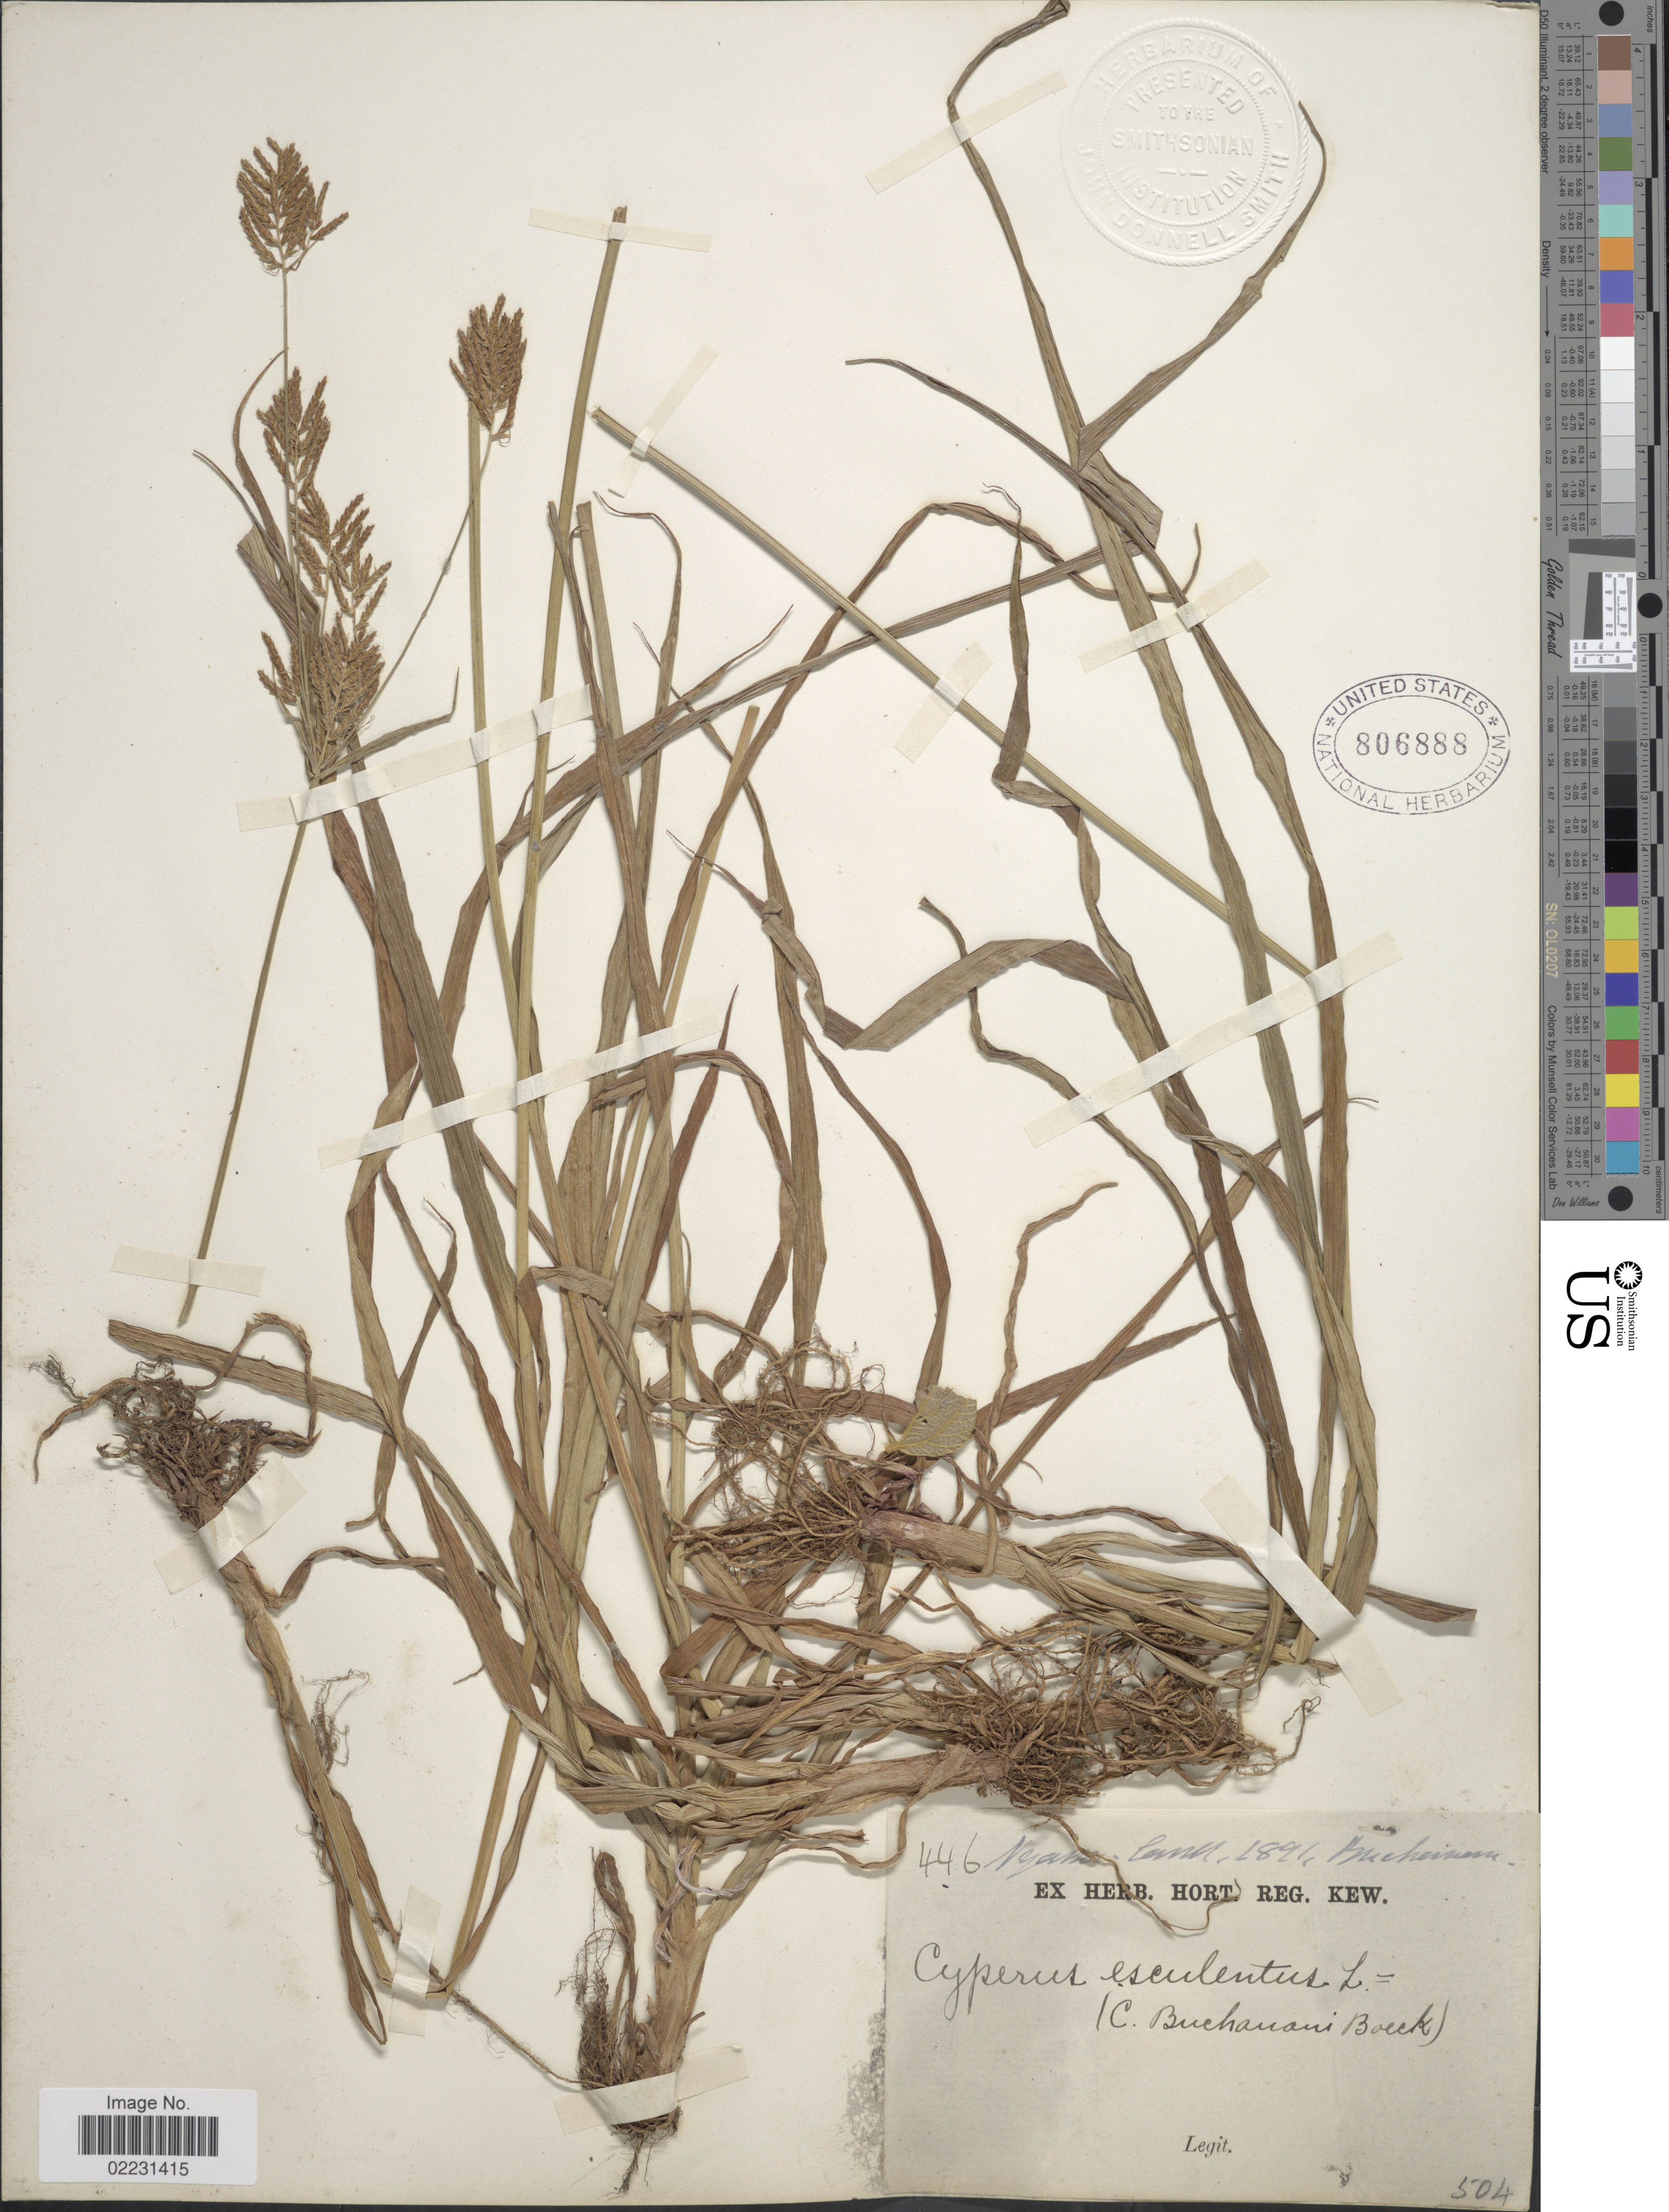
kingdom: Plantae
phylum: Tracheophyta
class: Liliopsida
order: Poales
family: Cyperaceae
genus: Cyperus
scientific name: Cyperus esculentus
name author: L.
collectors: Buchanan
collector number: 446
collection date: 1891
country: Malawi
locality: Nyasa-land.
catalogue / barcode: US 806888